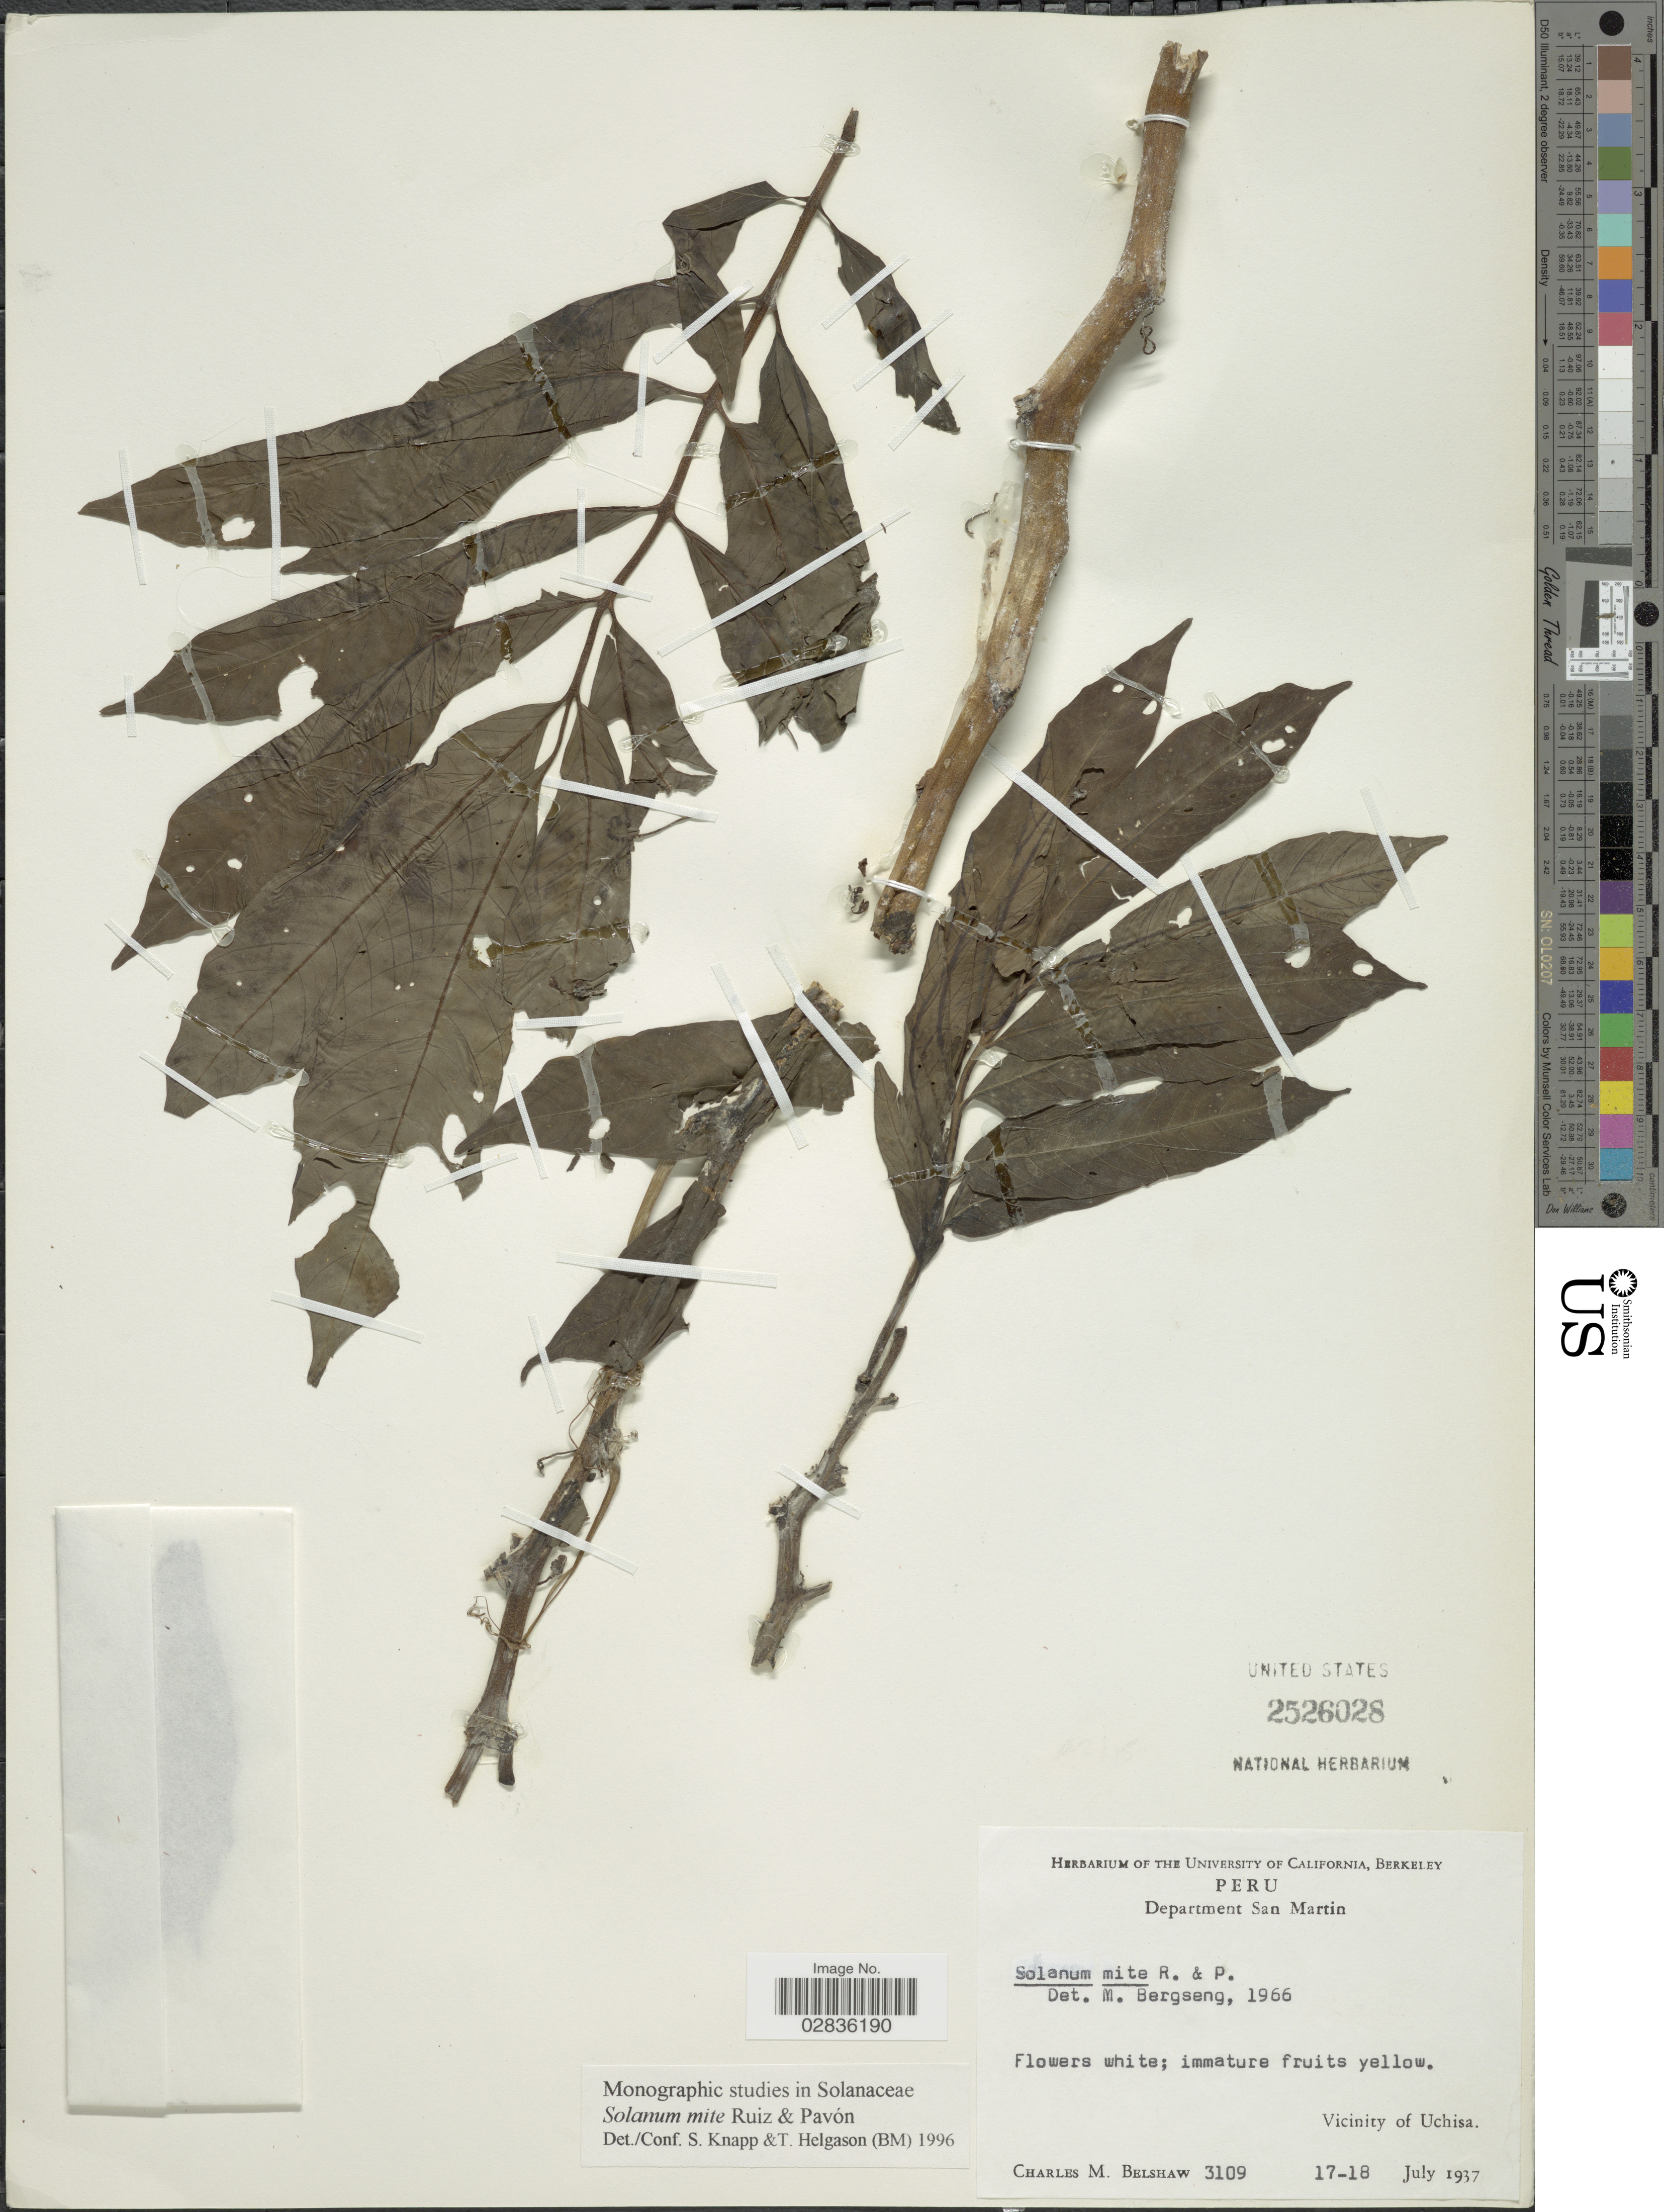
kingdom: Plantae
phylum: Tracheophyta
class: Magnoliopsida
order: Solanales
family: Solanaceae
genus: Solanum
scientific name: Solanum mite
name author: Ruiz & Pav.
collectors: C. Shaw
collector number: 3109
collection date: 1937-07-17/1937-07-18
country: Peru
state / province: San Martín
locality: Department San Martin. Vicinity of Uchisa.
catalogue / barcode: US 2526028